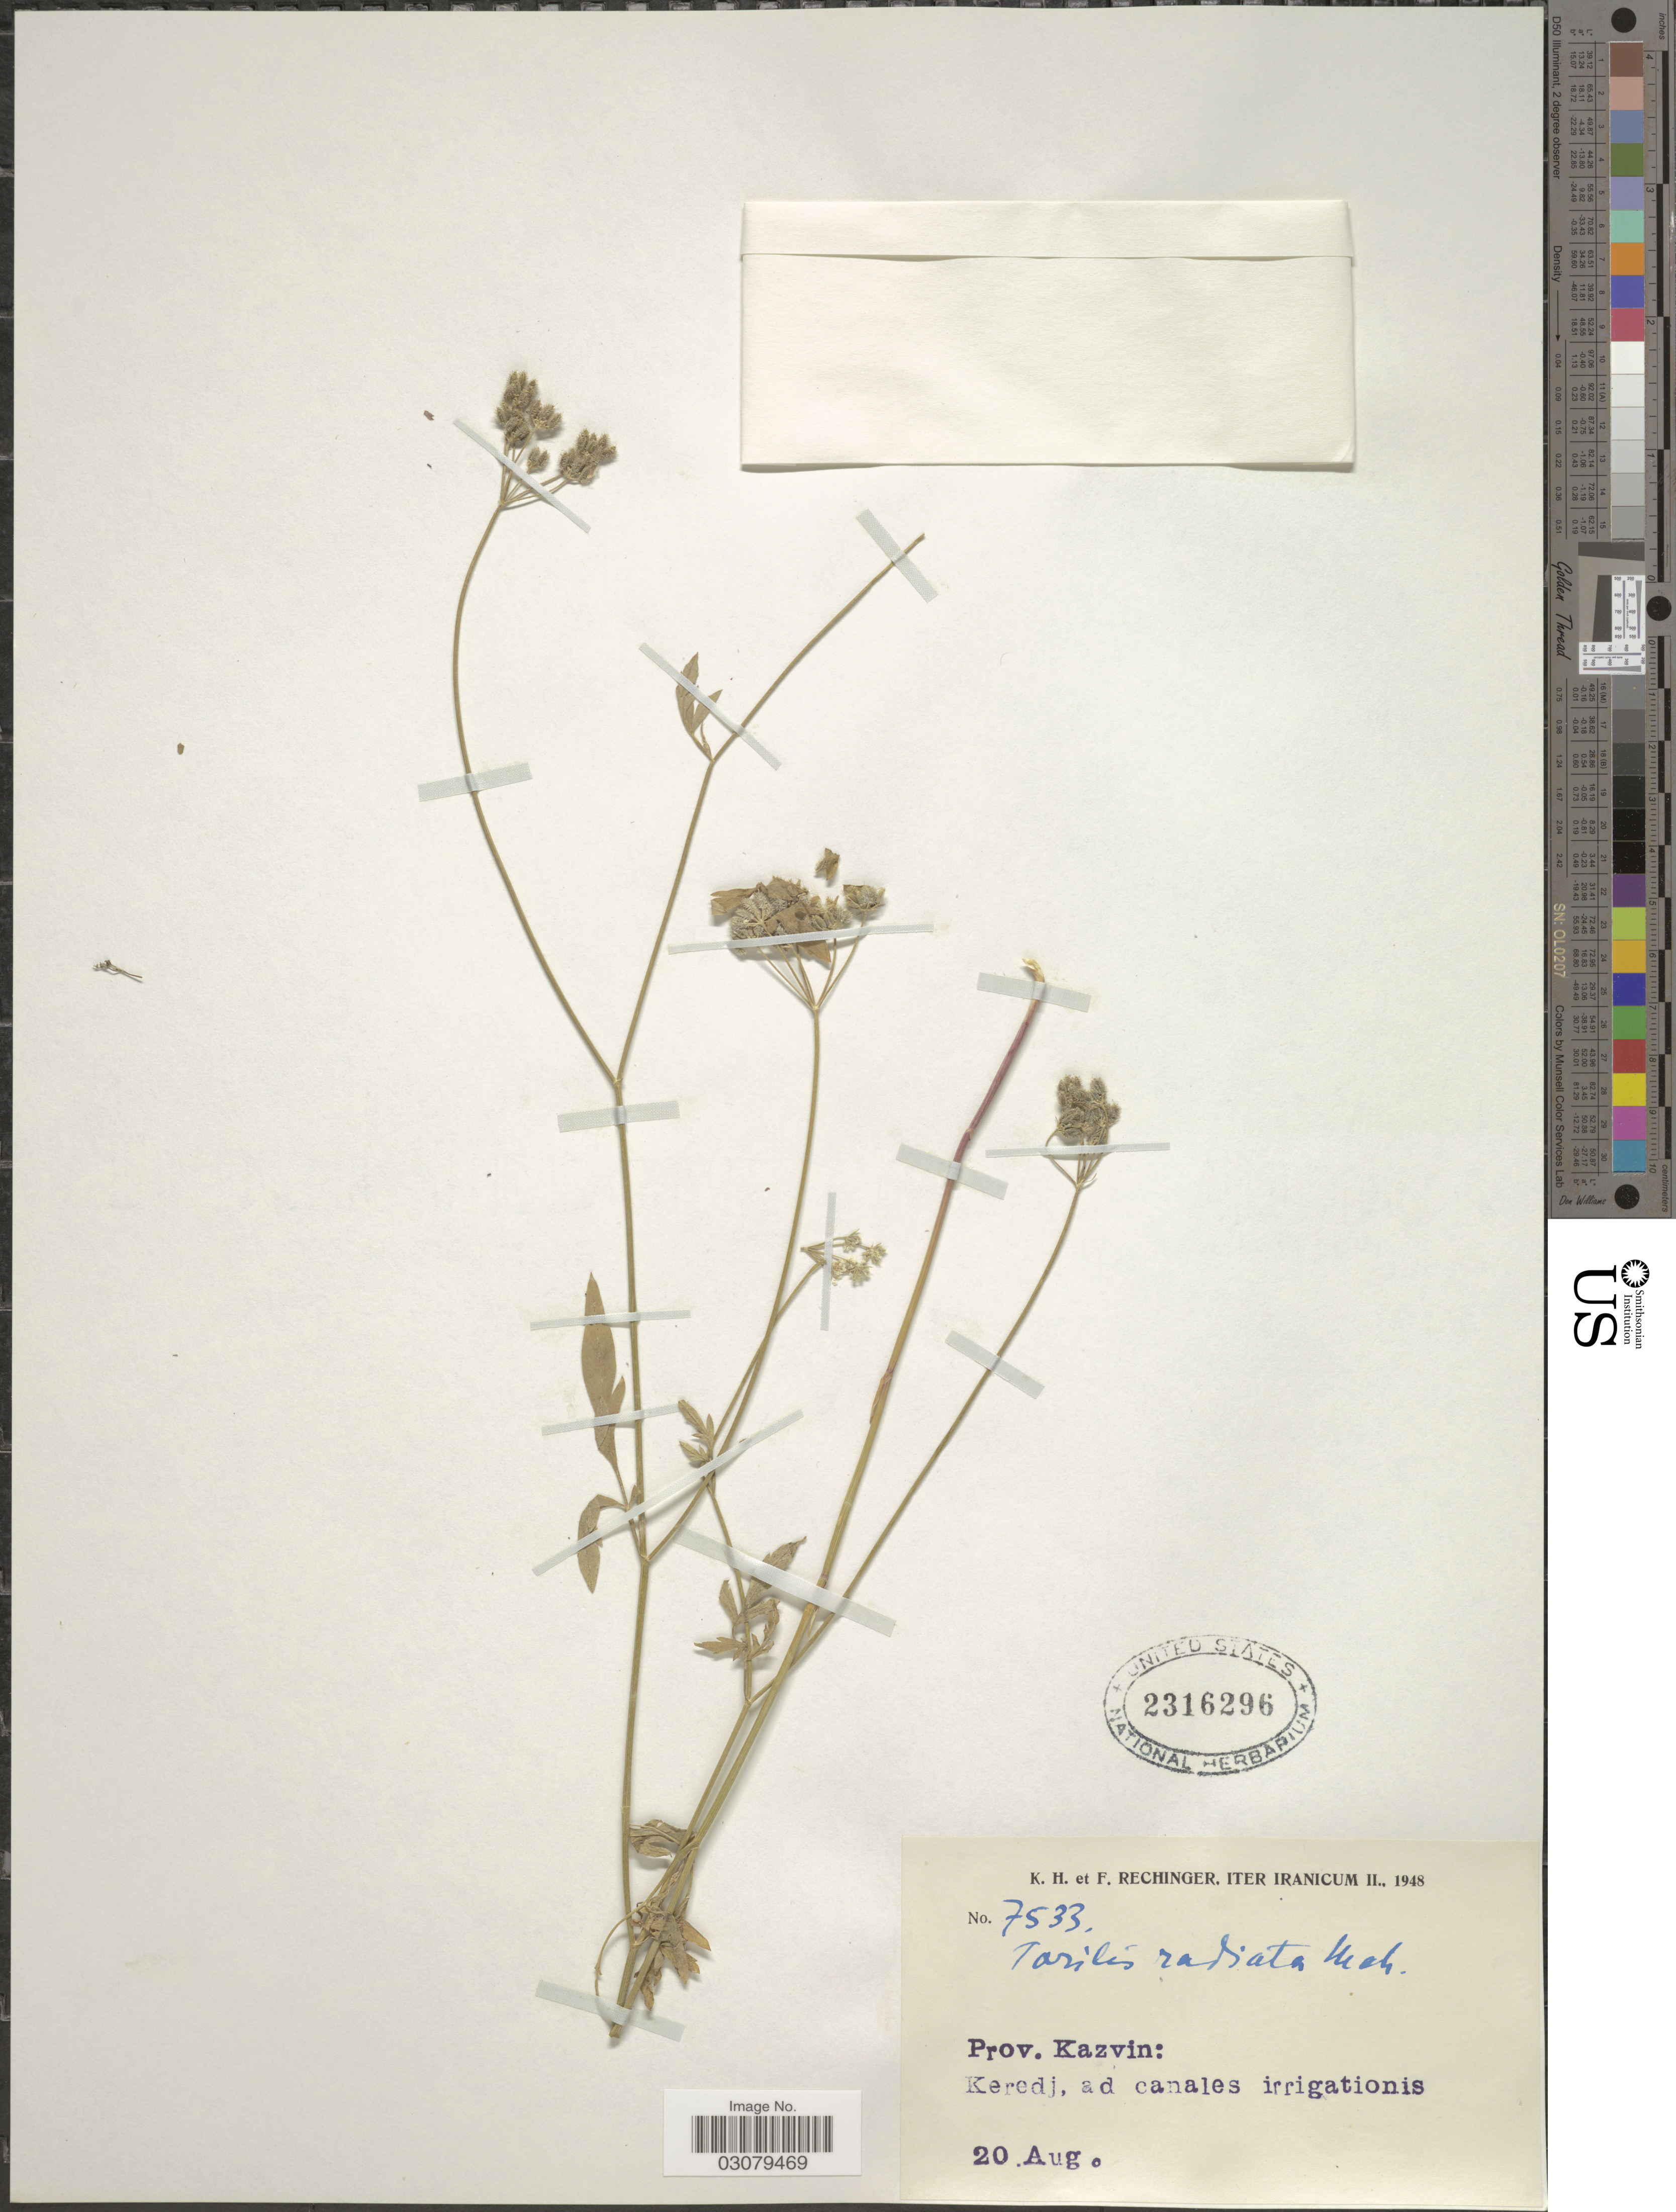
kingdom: Plantae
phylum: Tracheophyta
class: Magnoliopsida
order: Apiales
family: Apiaceae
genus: Torilis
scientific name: Torilis radiata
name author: Moench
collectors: K. H. Rechinger & F. Rechinger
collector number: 7533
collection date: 1948-08-20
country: Iran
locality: Prov. Kazvin: Keredj, ad canales irrigationis.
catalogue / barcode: US 2316296